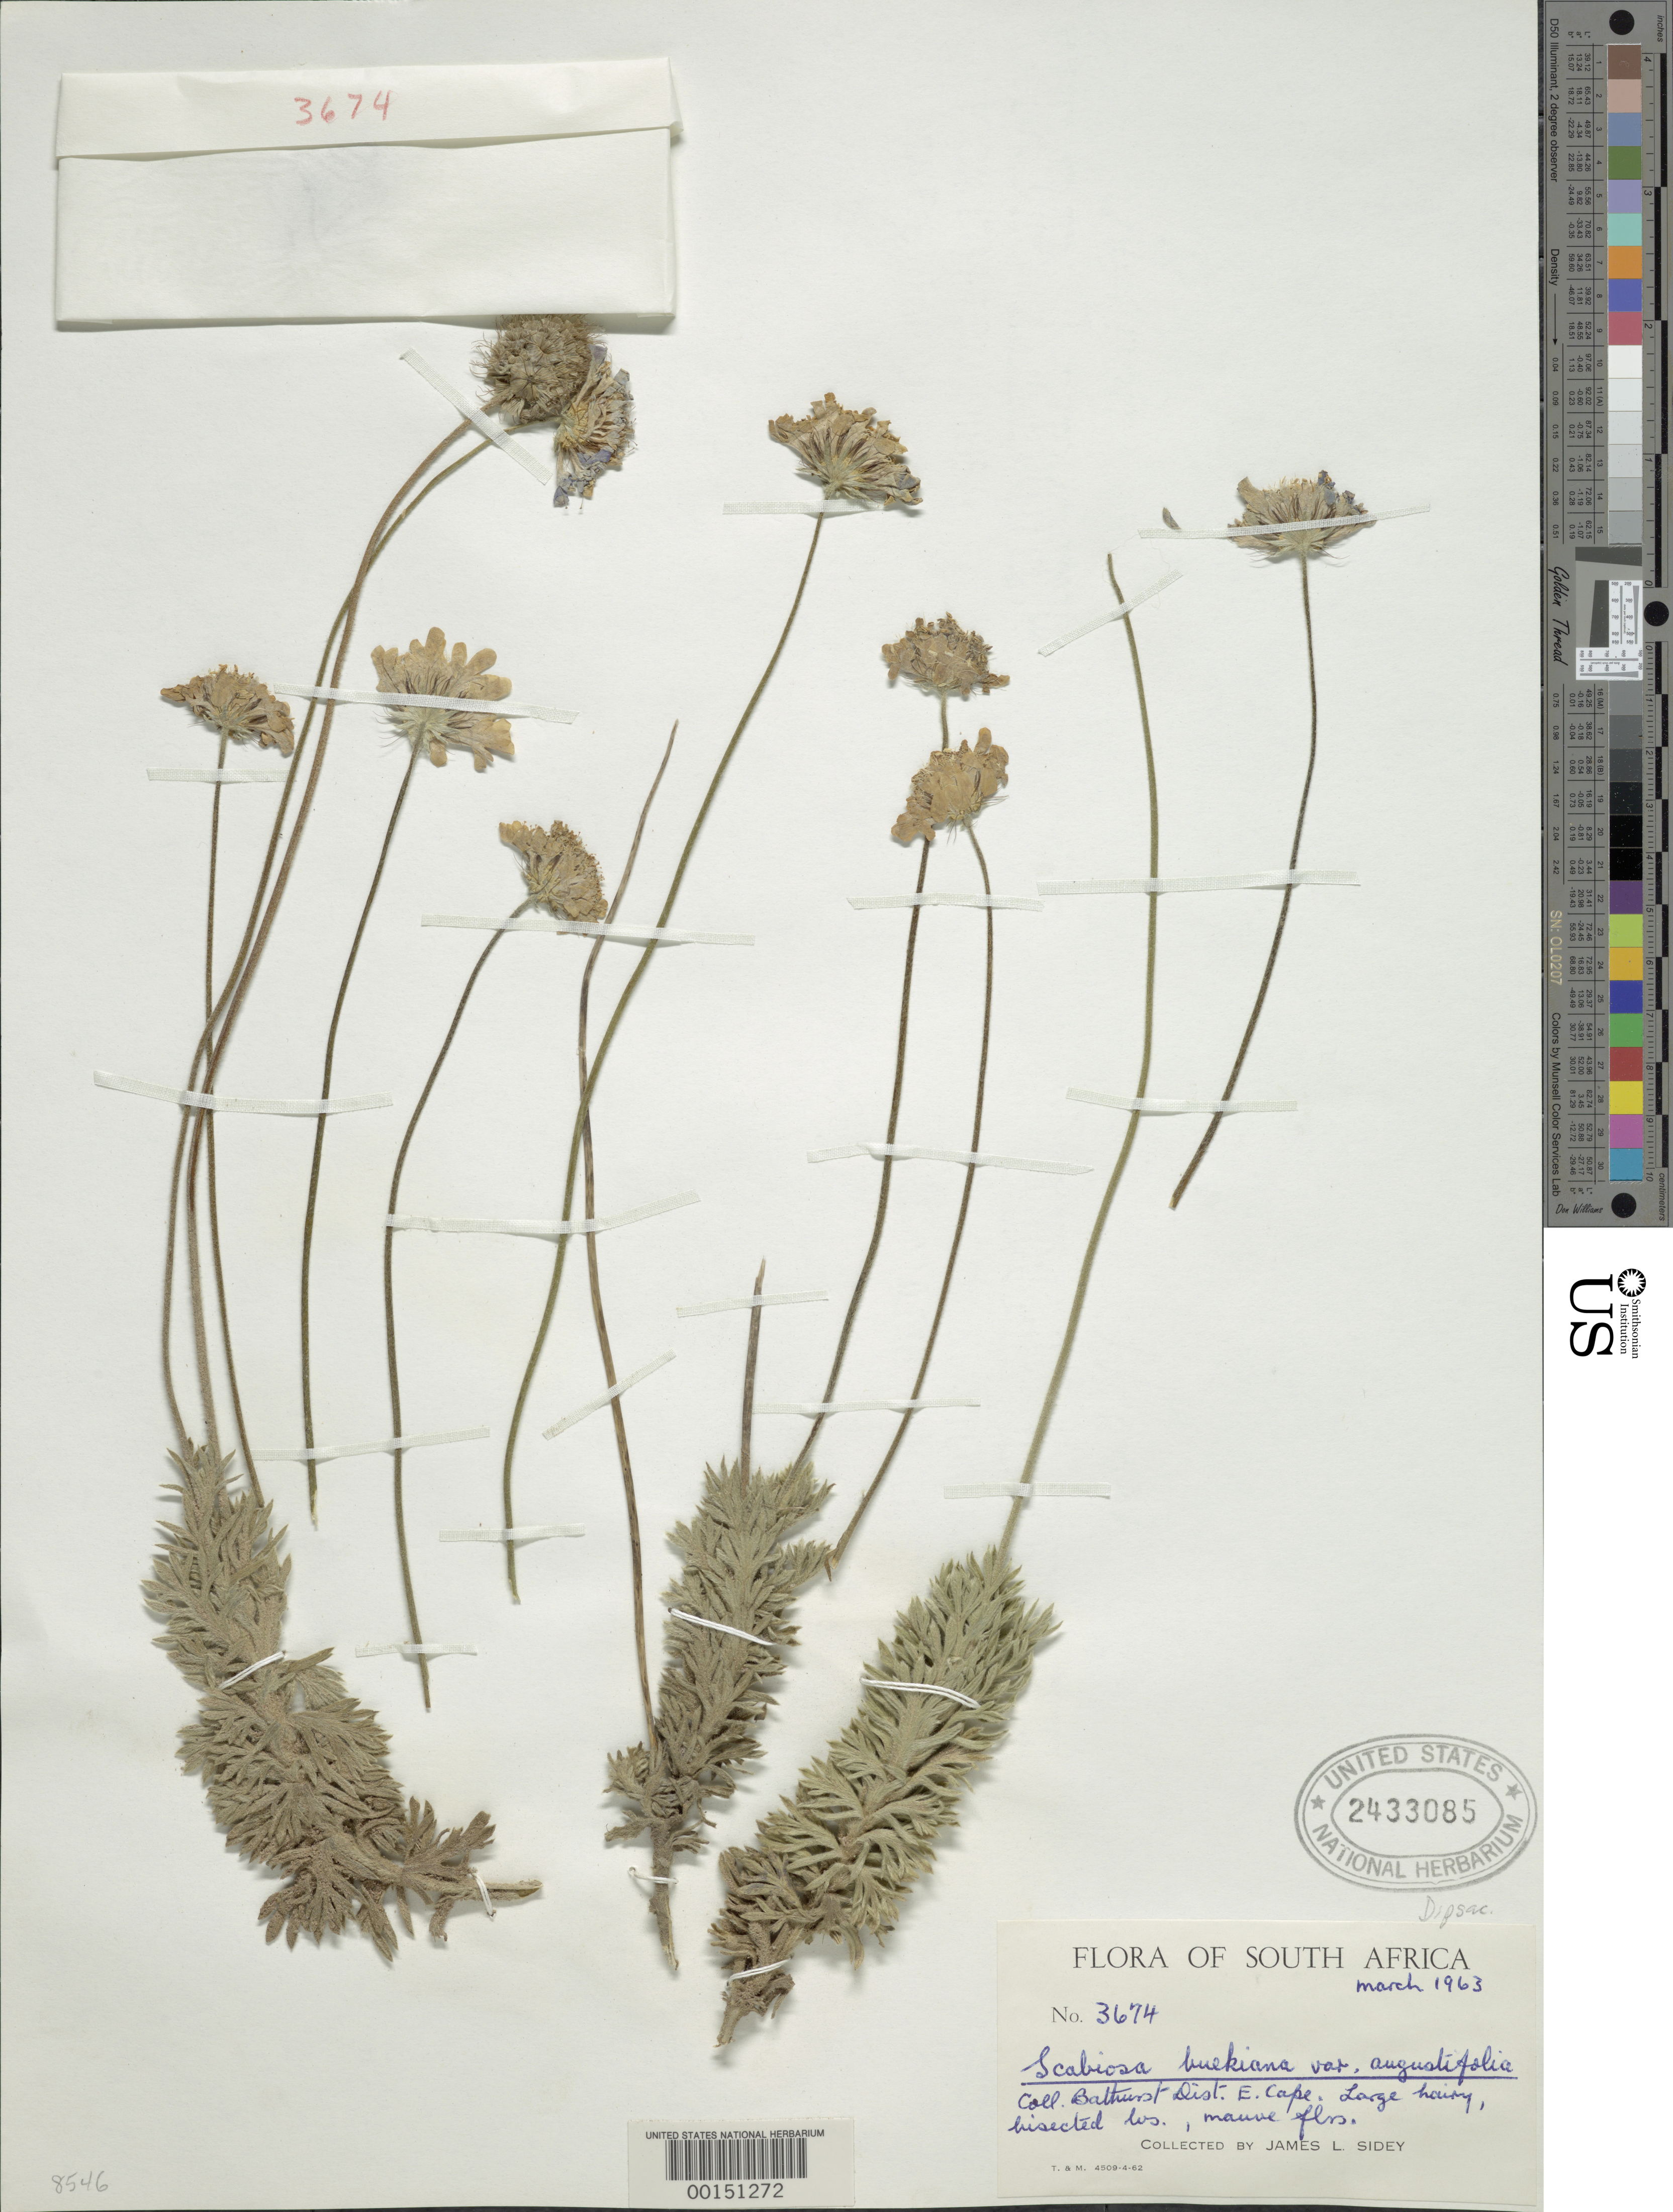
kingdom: Plantae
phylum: Tracheophyta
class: Magnoliopsida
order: Dipsacales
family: Caprifoliaceae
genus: Scabiosa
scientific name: Scabiosa buekiana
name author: Eckl. & Zeyh.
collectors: J. L. Sidey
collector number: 3674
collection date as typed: Mar 1963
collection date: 1963-03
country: South Africa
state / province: Eastern Cape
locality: Bathurst Dist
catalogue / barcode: US 2433085